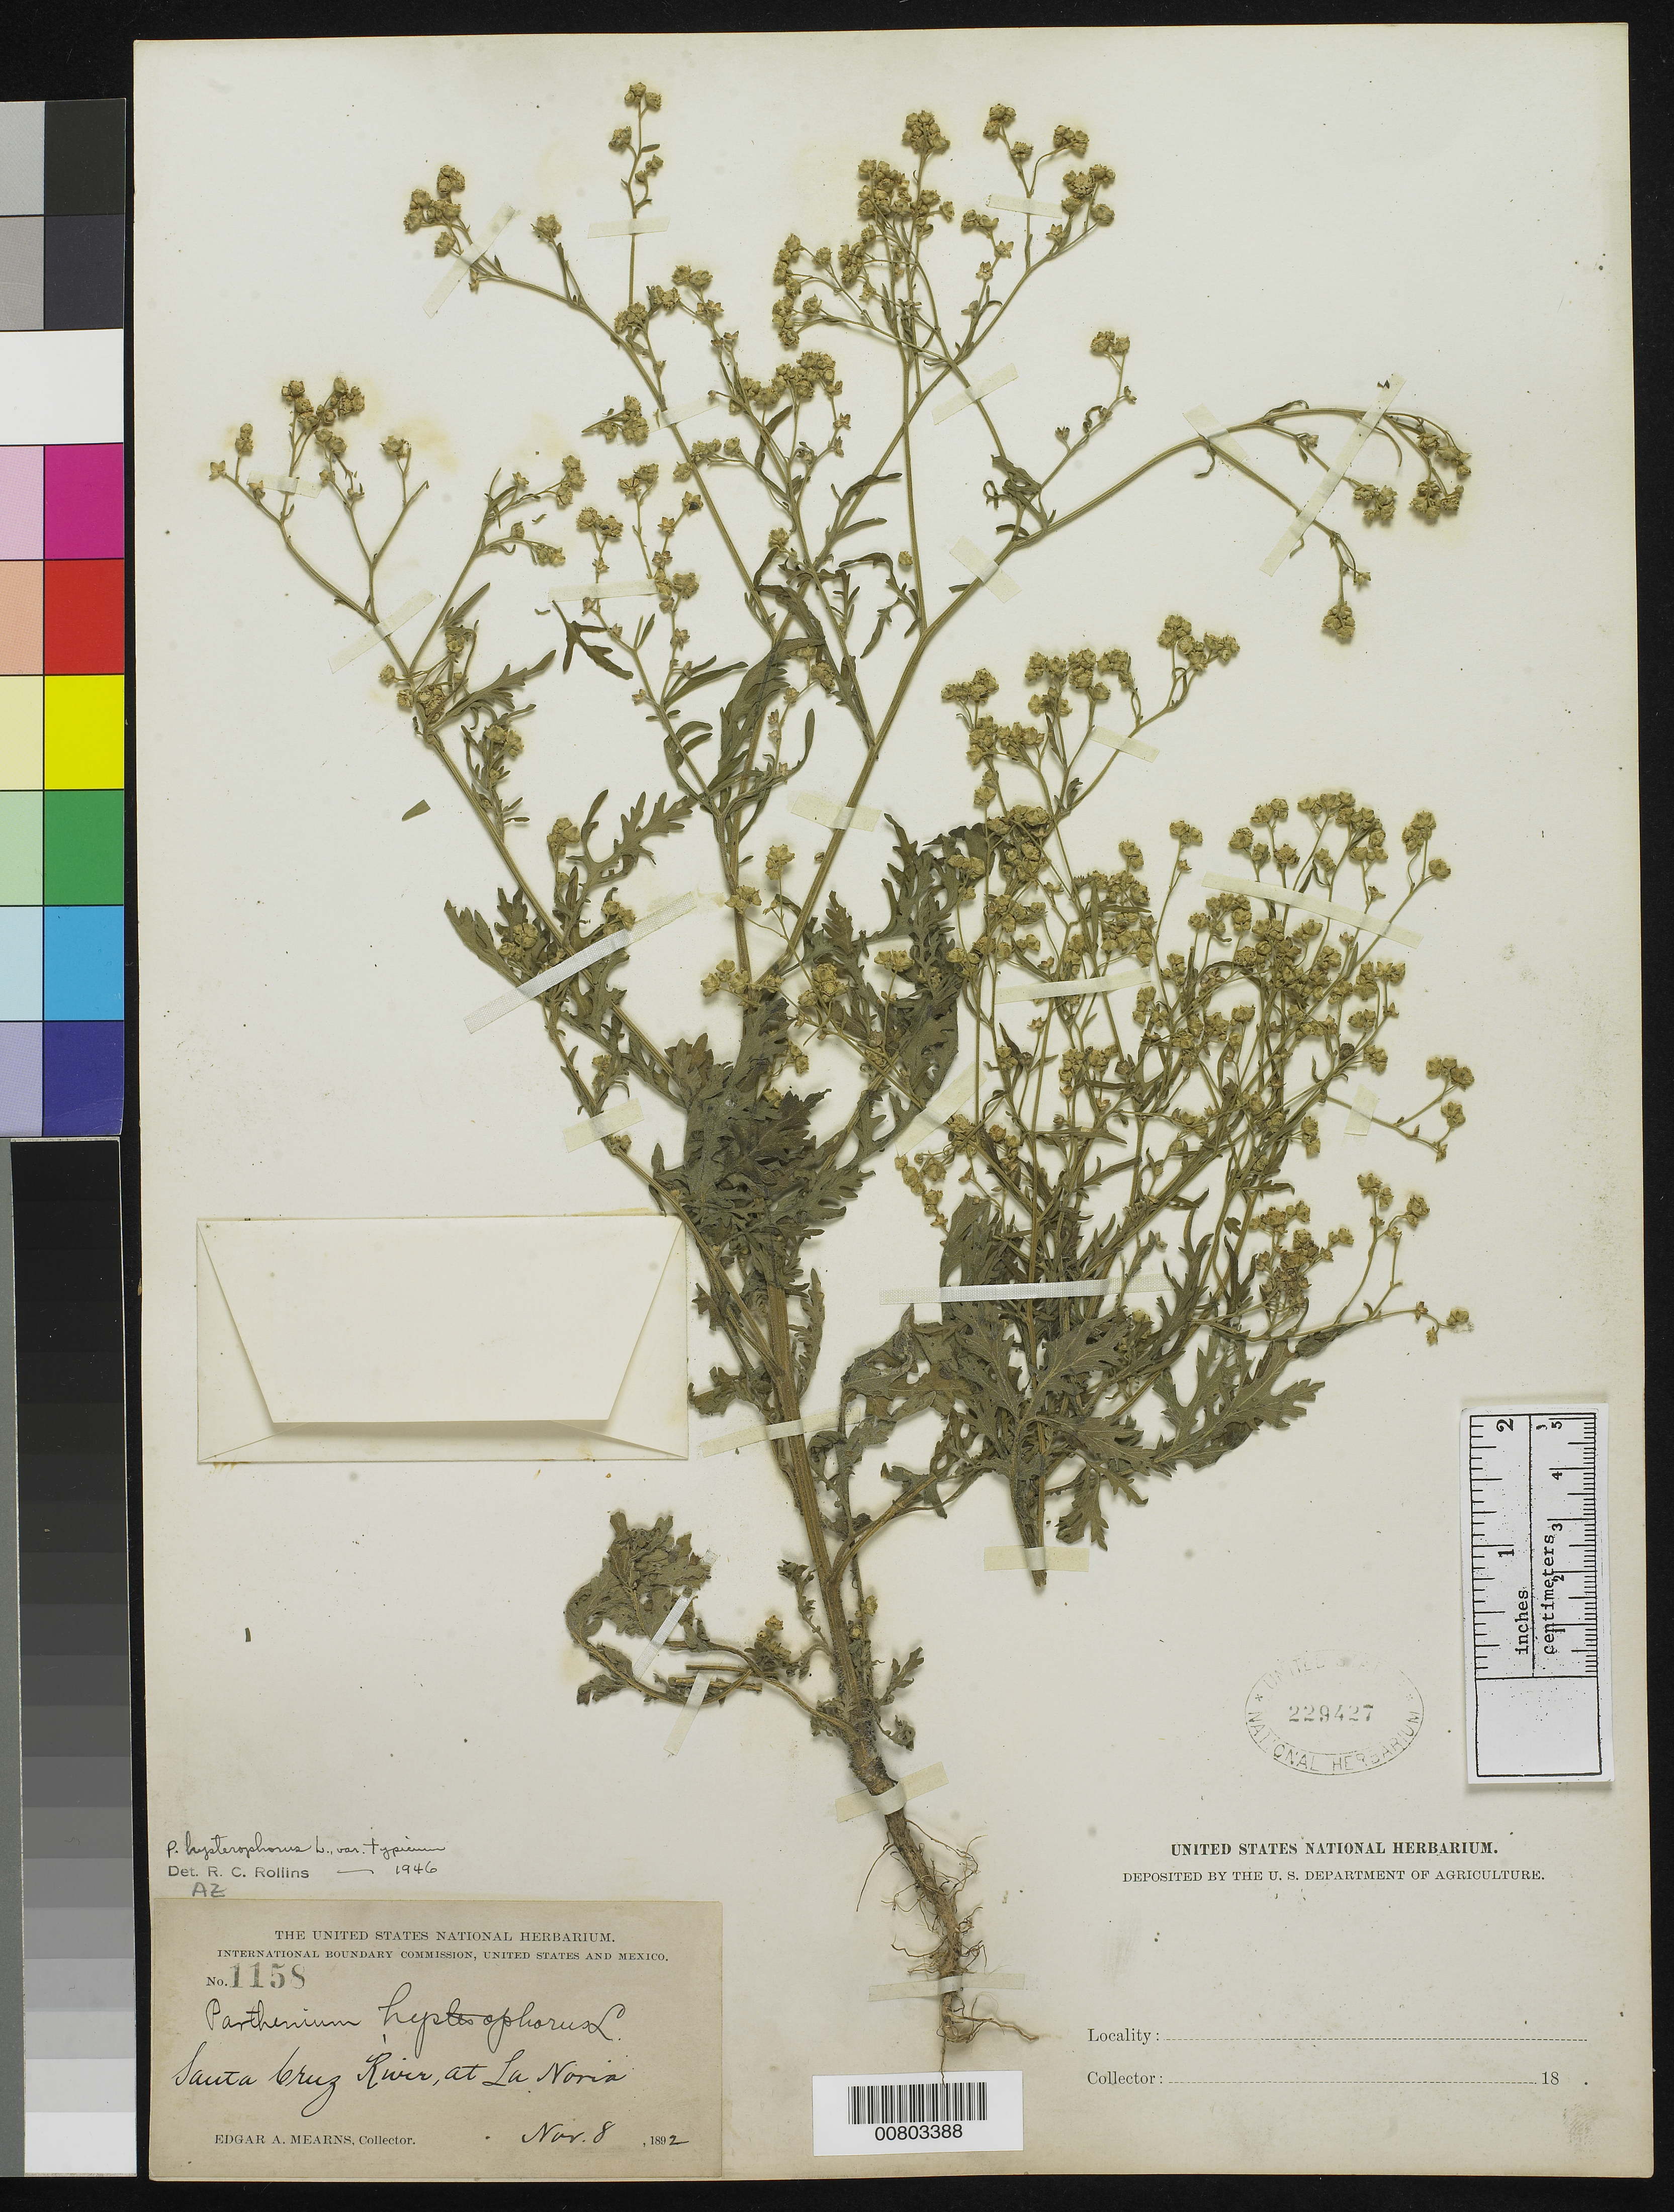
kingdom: Plantae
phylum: Tracheophyta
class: Magnoliopsida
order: Asterales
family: Asteraceae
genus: Parthenium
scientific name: Parthenium hysterophorus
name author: L.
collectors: E. A. Mearns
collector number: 1158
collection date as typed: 08 Nov 1892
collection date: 1892-11-08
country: United States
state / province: Arizona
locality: Santa Cruz River, at La Noria.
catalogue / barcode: US 229427